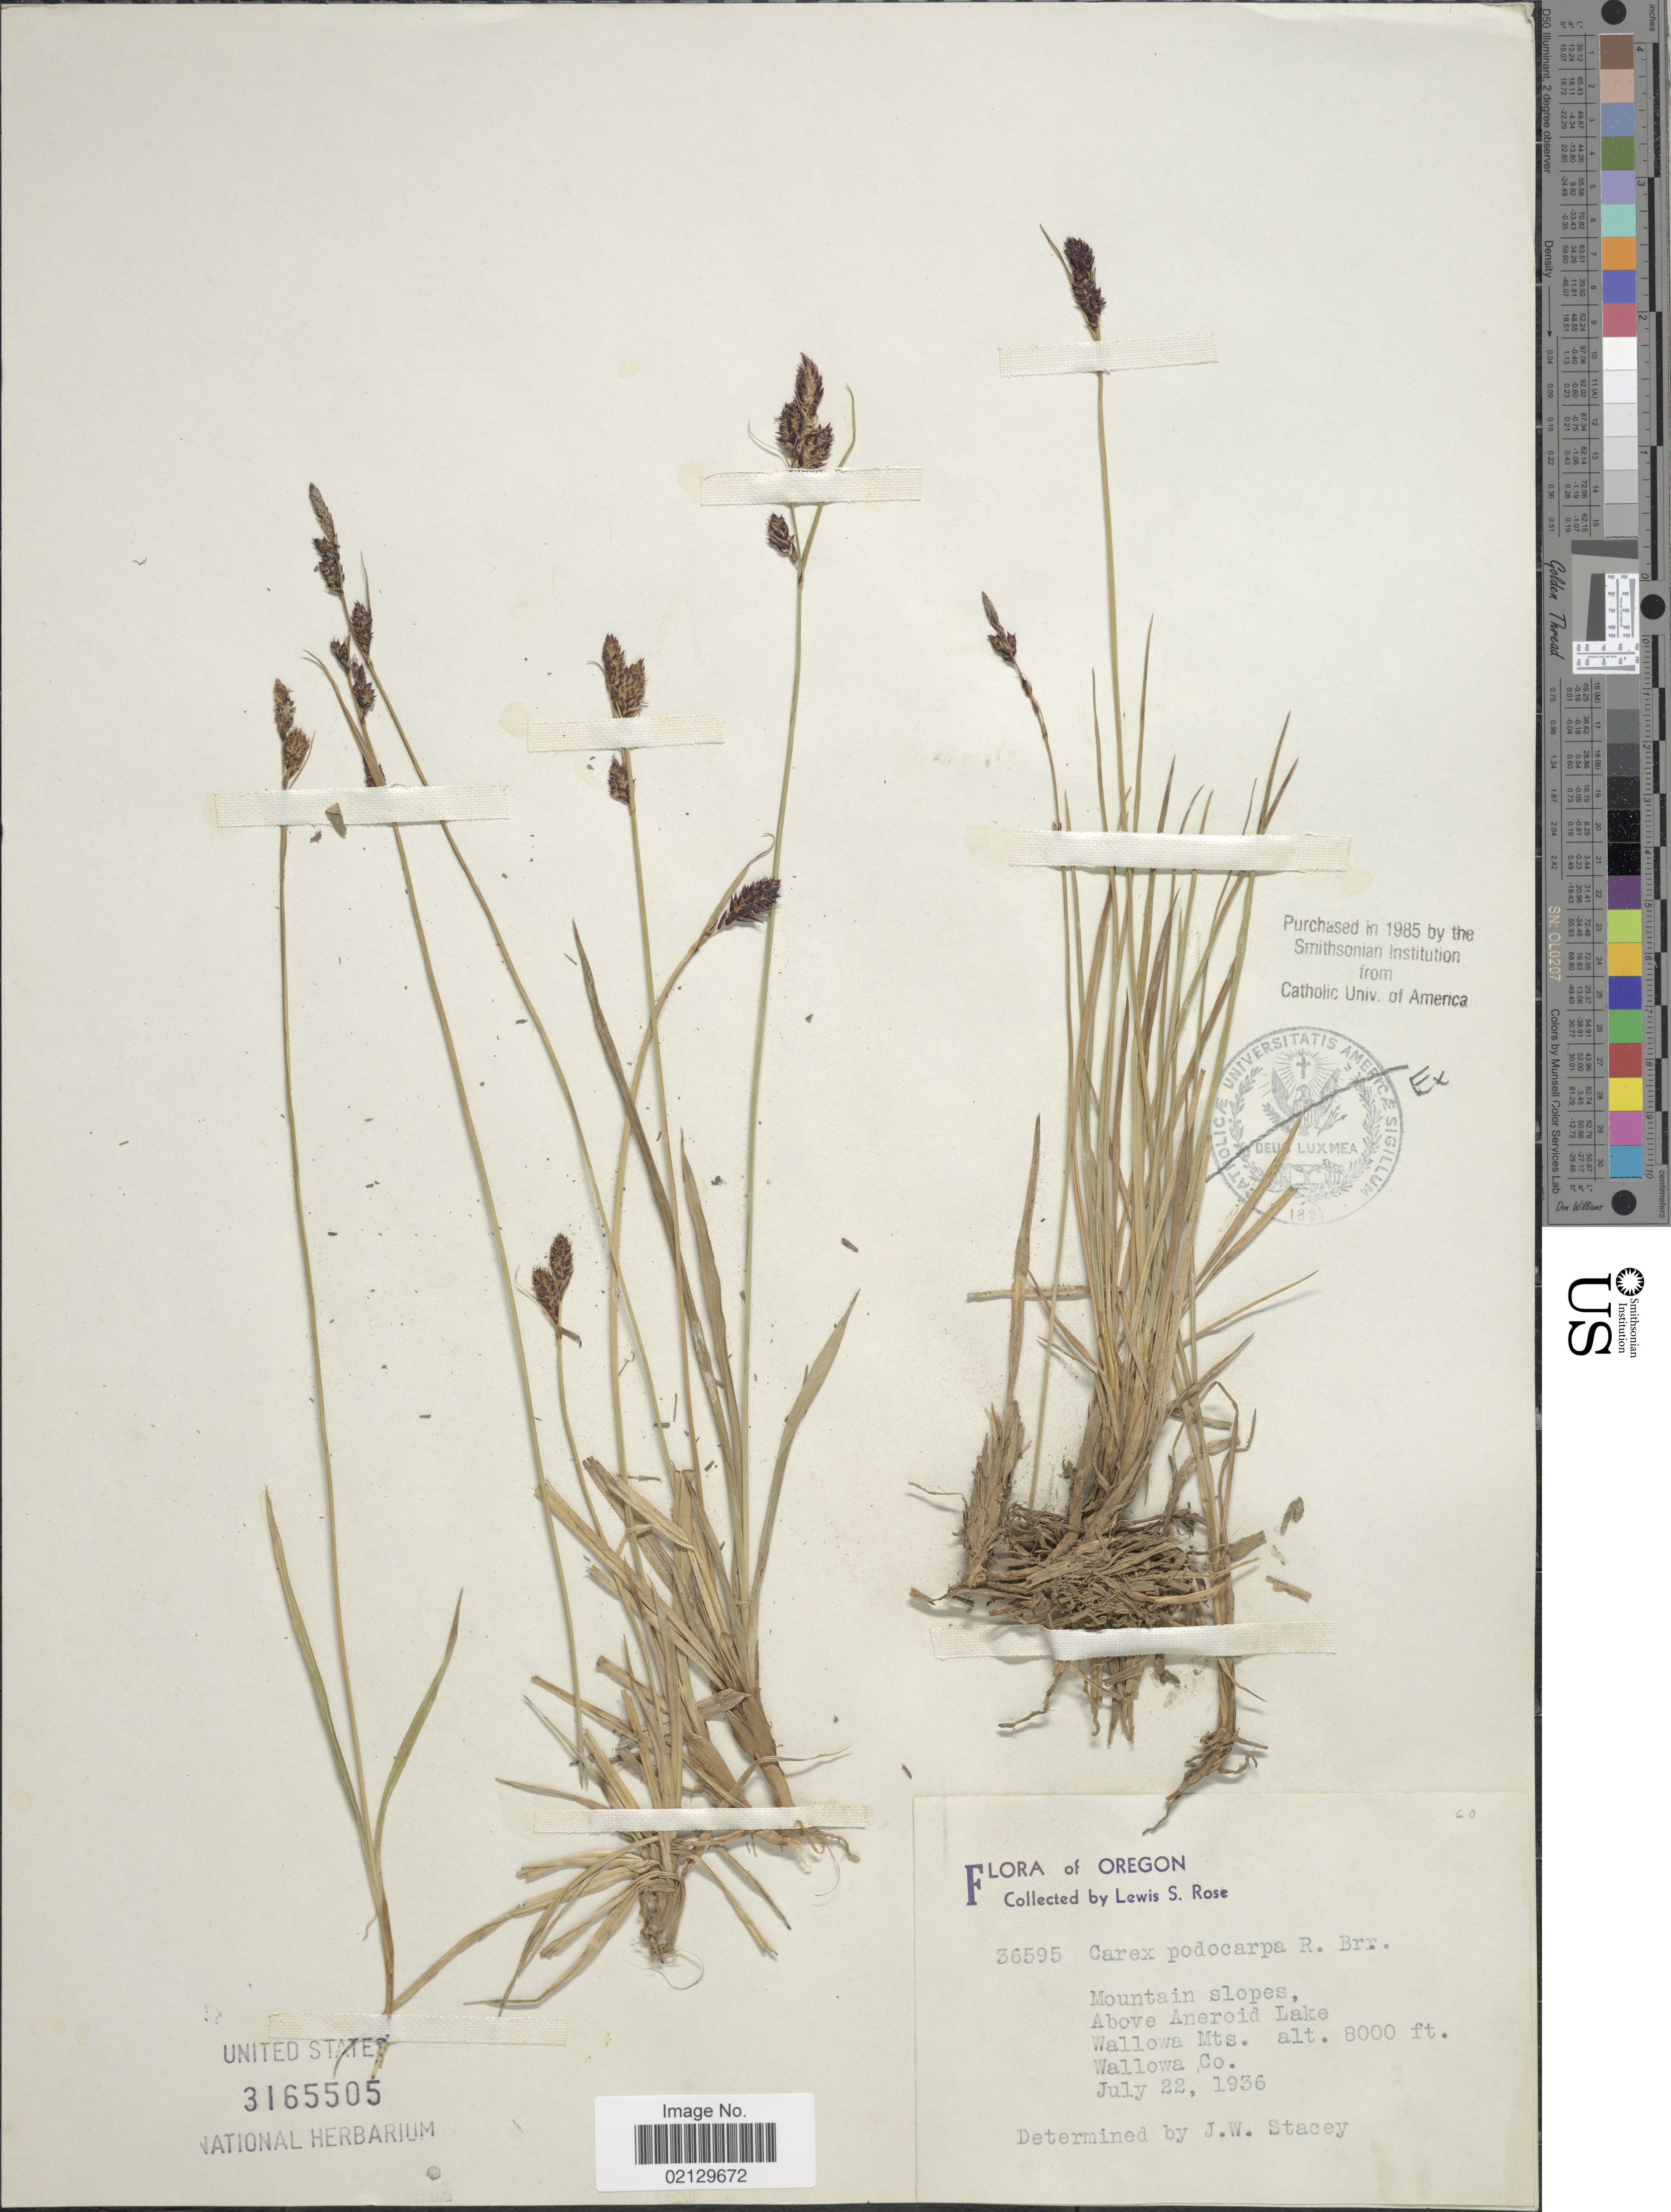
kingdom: Plantae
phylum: Tracheophyta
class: Liliopsida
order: Poales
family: Cyperaceae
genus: Carex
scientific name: Carex podocarpa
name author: R. Br.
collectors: L. S. Rose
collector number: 36595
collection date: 1936-07-22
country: United States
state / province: Oregon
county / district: Wallowa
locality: Oregon, Mountain slopes, Above Aneroid Lake, Wallows Mts. Wallowa Co.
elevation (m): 2438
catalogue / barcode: US 3165505